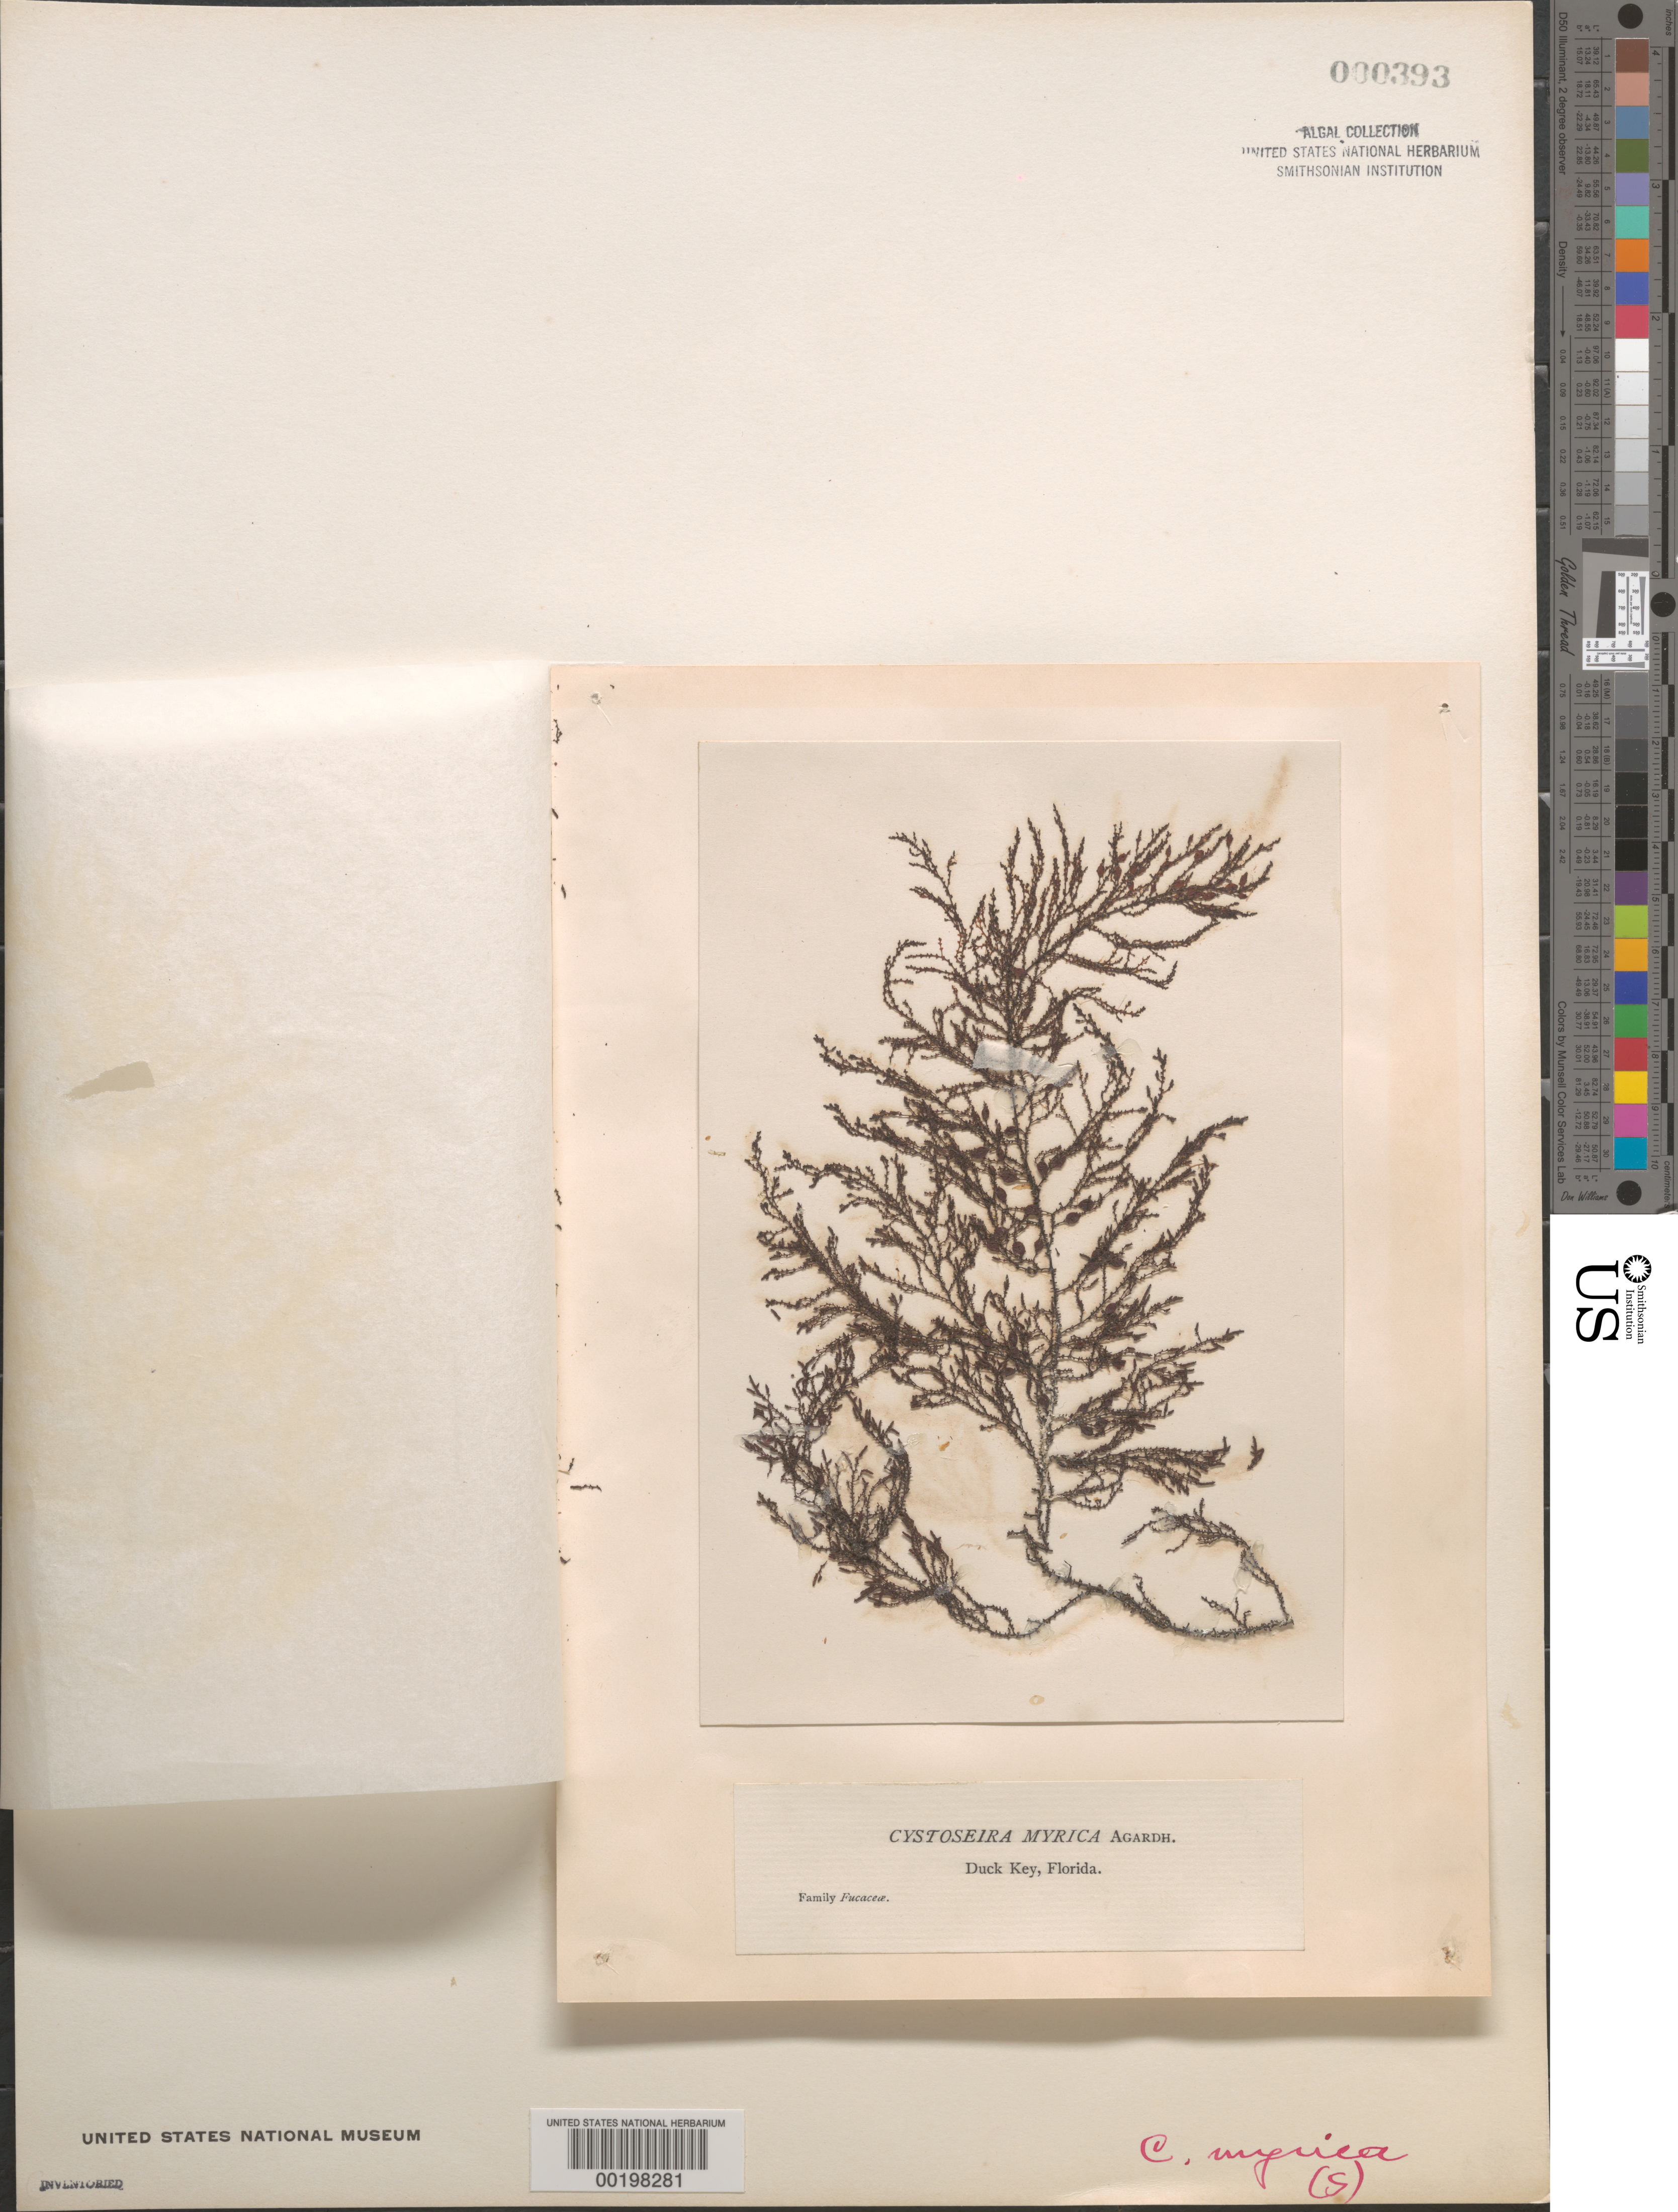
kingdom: Chromista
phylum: Ochrophyta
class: Phaeophyceae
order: Fucales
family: Sargassaceae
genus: Cystoseira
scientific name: Cystoseira myrica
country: United States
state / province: Florida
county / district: Monroe County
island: Duck Key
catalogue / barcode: US 393